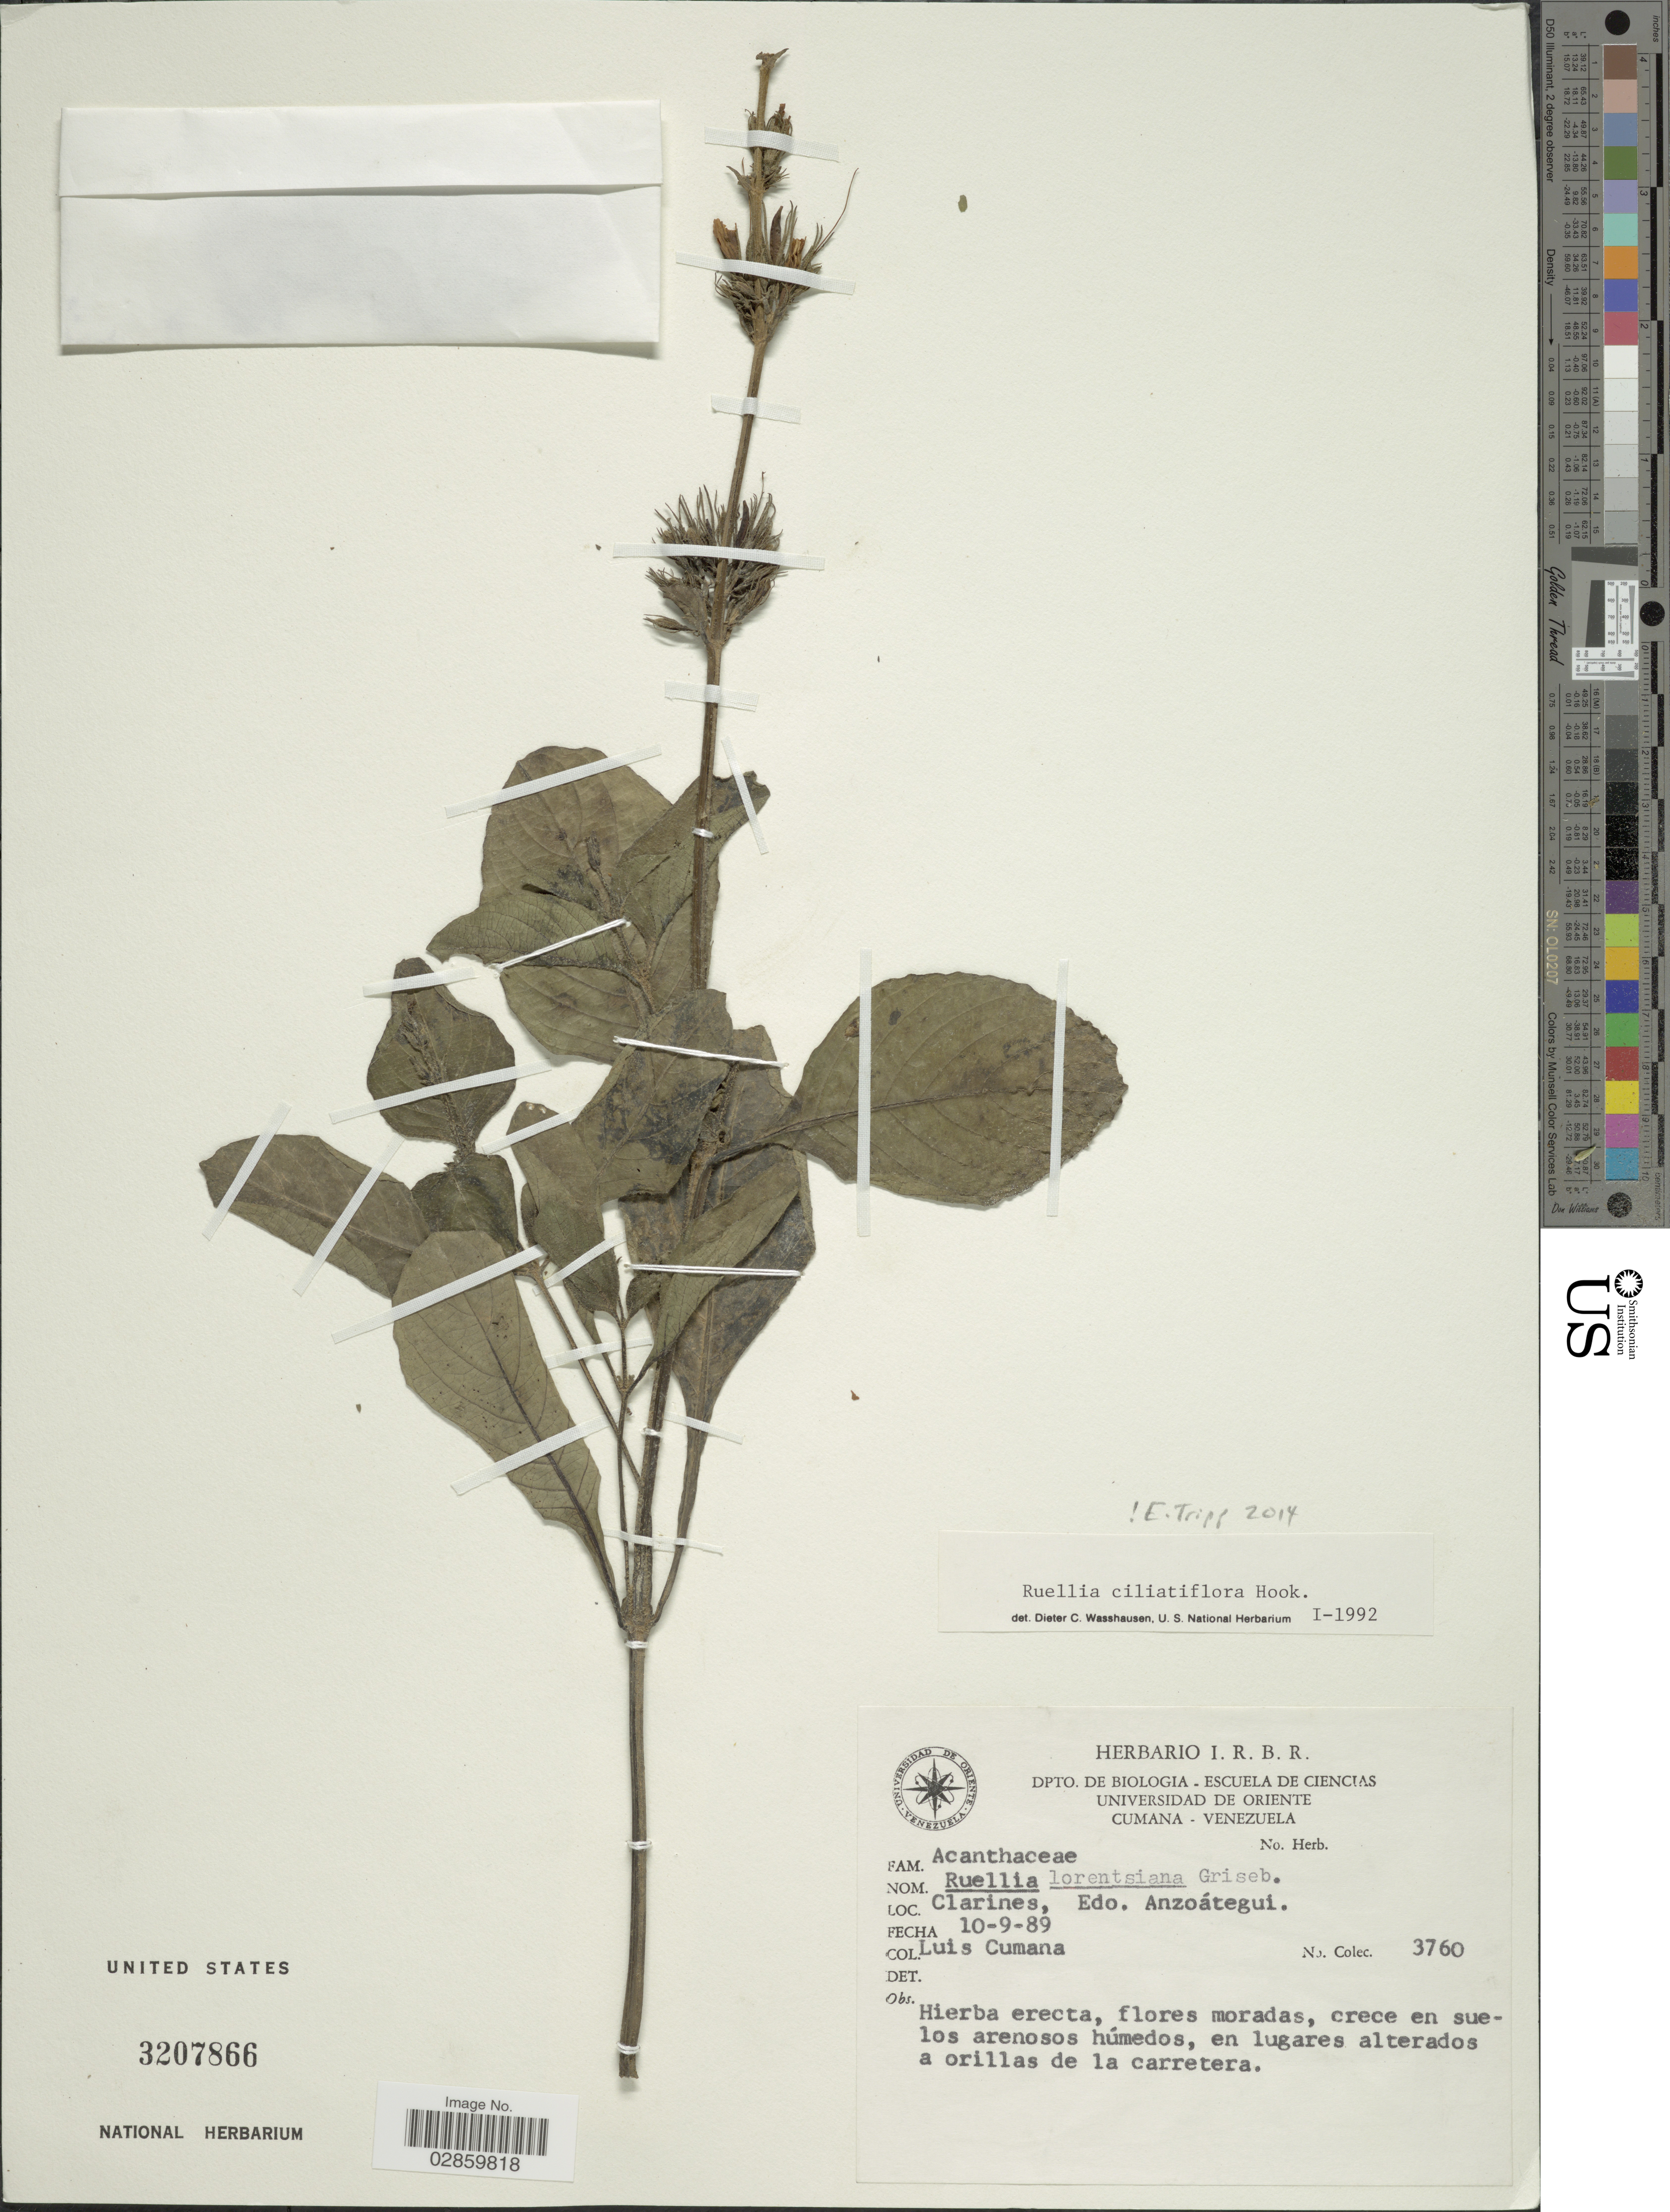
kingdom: Plantae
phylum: Tracheophyta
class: Magnoliopsida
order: Lamiales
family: Acanthaceae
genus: Ruellia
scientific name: Ruellia ciliatiflora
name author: Hook.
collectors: L. J. Cumaná C.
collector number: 3760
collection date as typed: Transcribed d/m/y: 10/9/89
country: Venezuela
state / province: Anzoategui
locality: Clarines.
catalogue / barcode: US 3207866